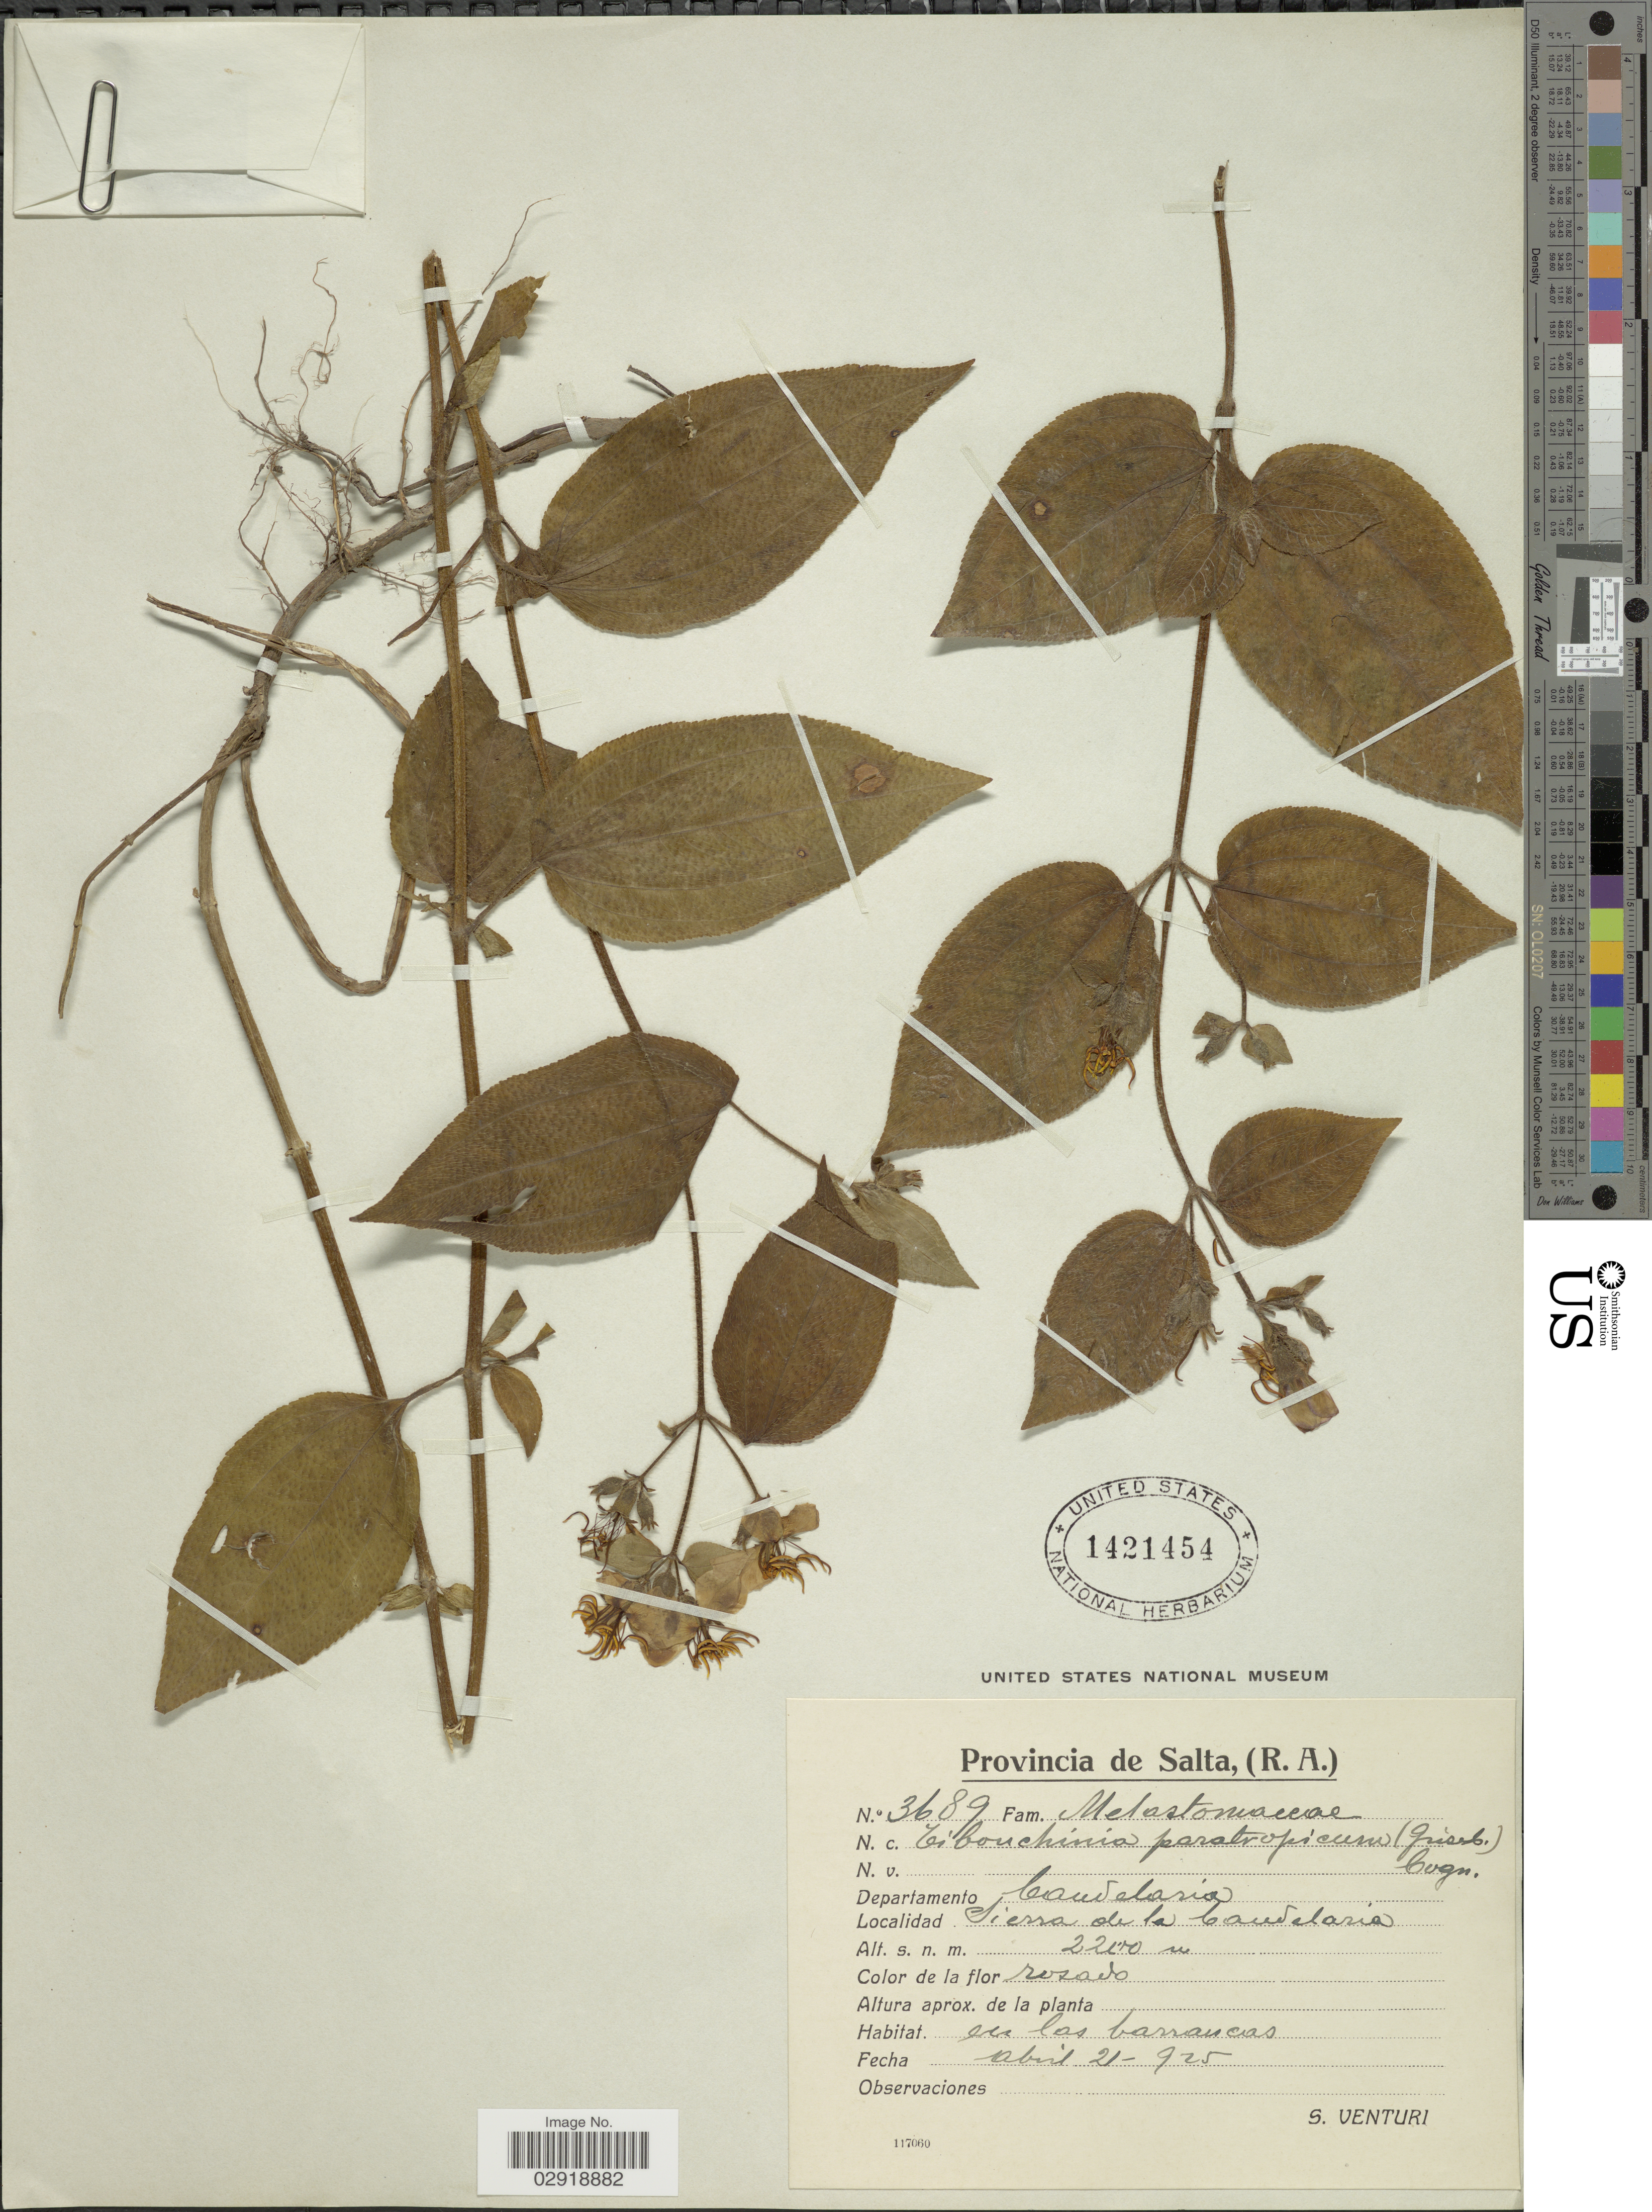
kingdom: Plantae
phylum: Tracheophyta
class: Magnoliopsida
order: Myrtales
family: Melastomataceae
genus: Chaetogastra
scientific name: Chaetogastra paratropica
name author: (Griseb.) P.J.F. Guim. & Michelang.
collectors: S. Venturi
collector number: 3689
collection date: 1925-04-21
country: Argentina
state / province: Salta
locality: (R.A.), Departamento Candelaria. Sierra de la Candelaria.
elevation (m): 2200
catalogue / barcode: US 1421454